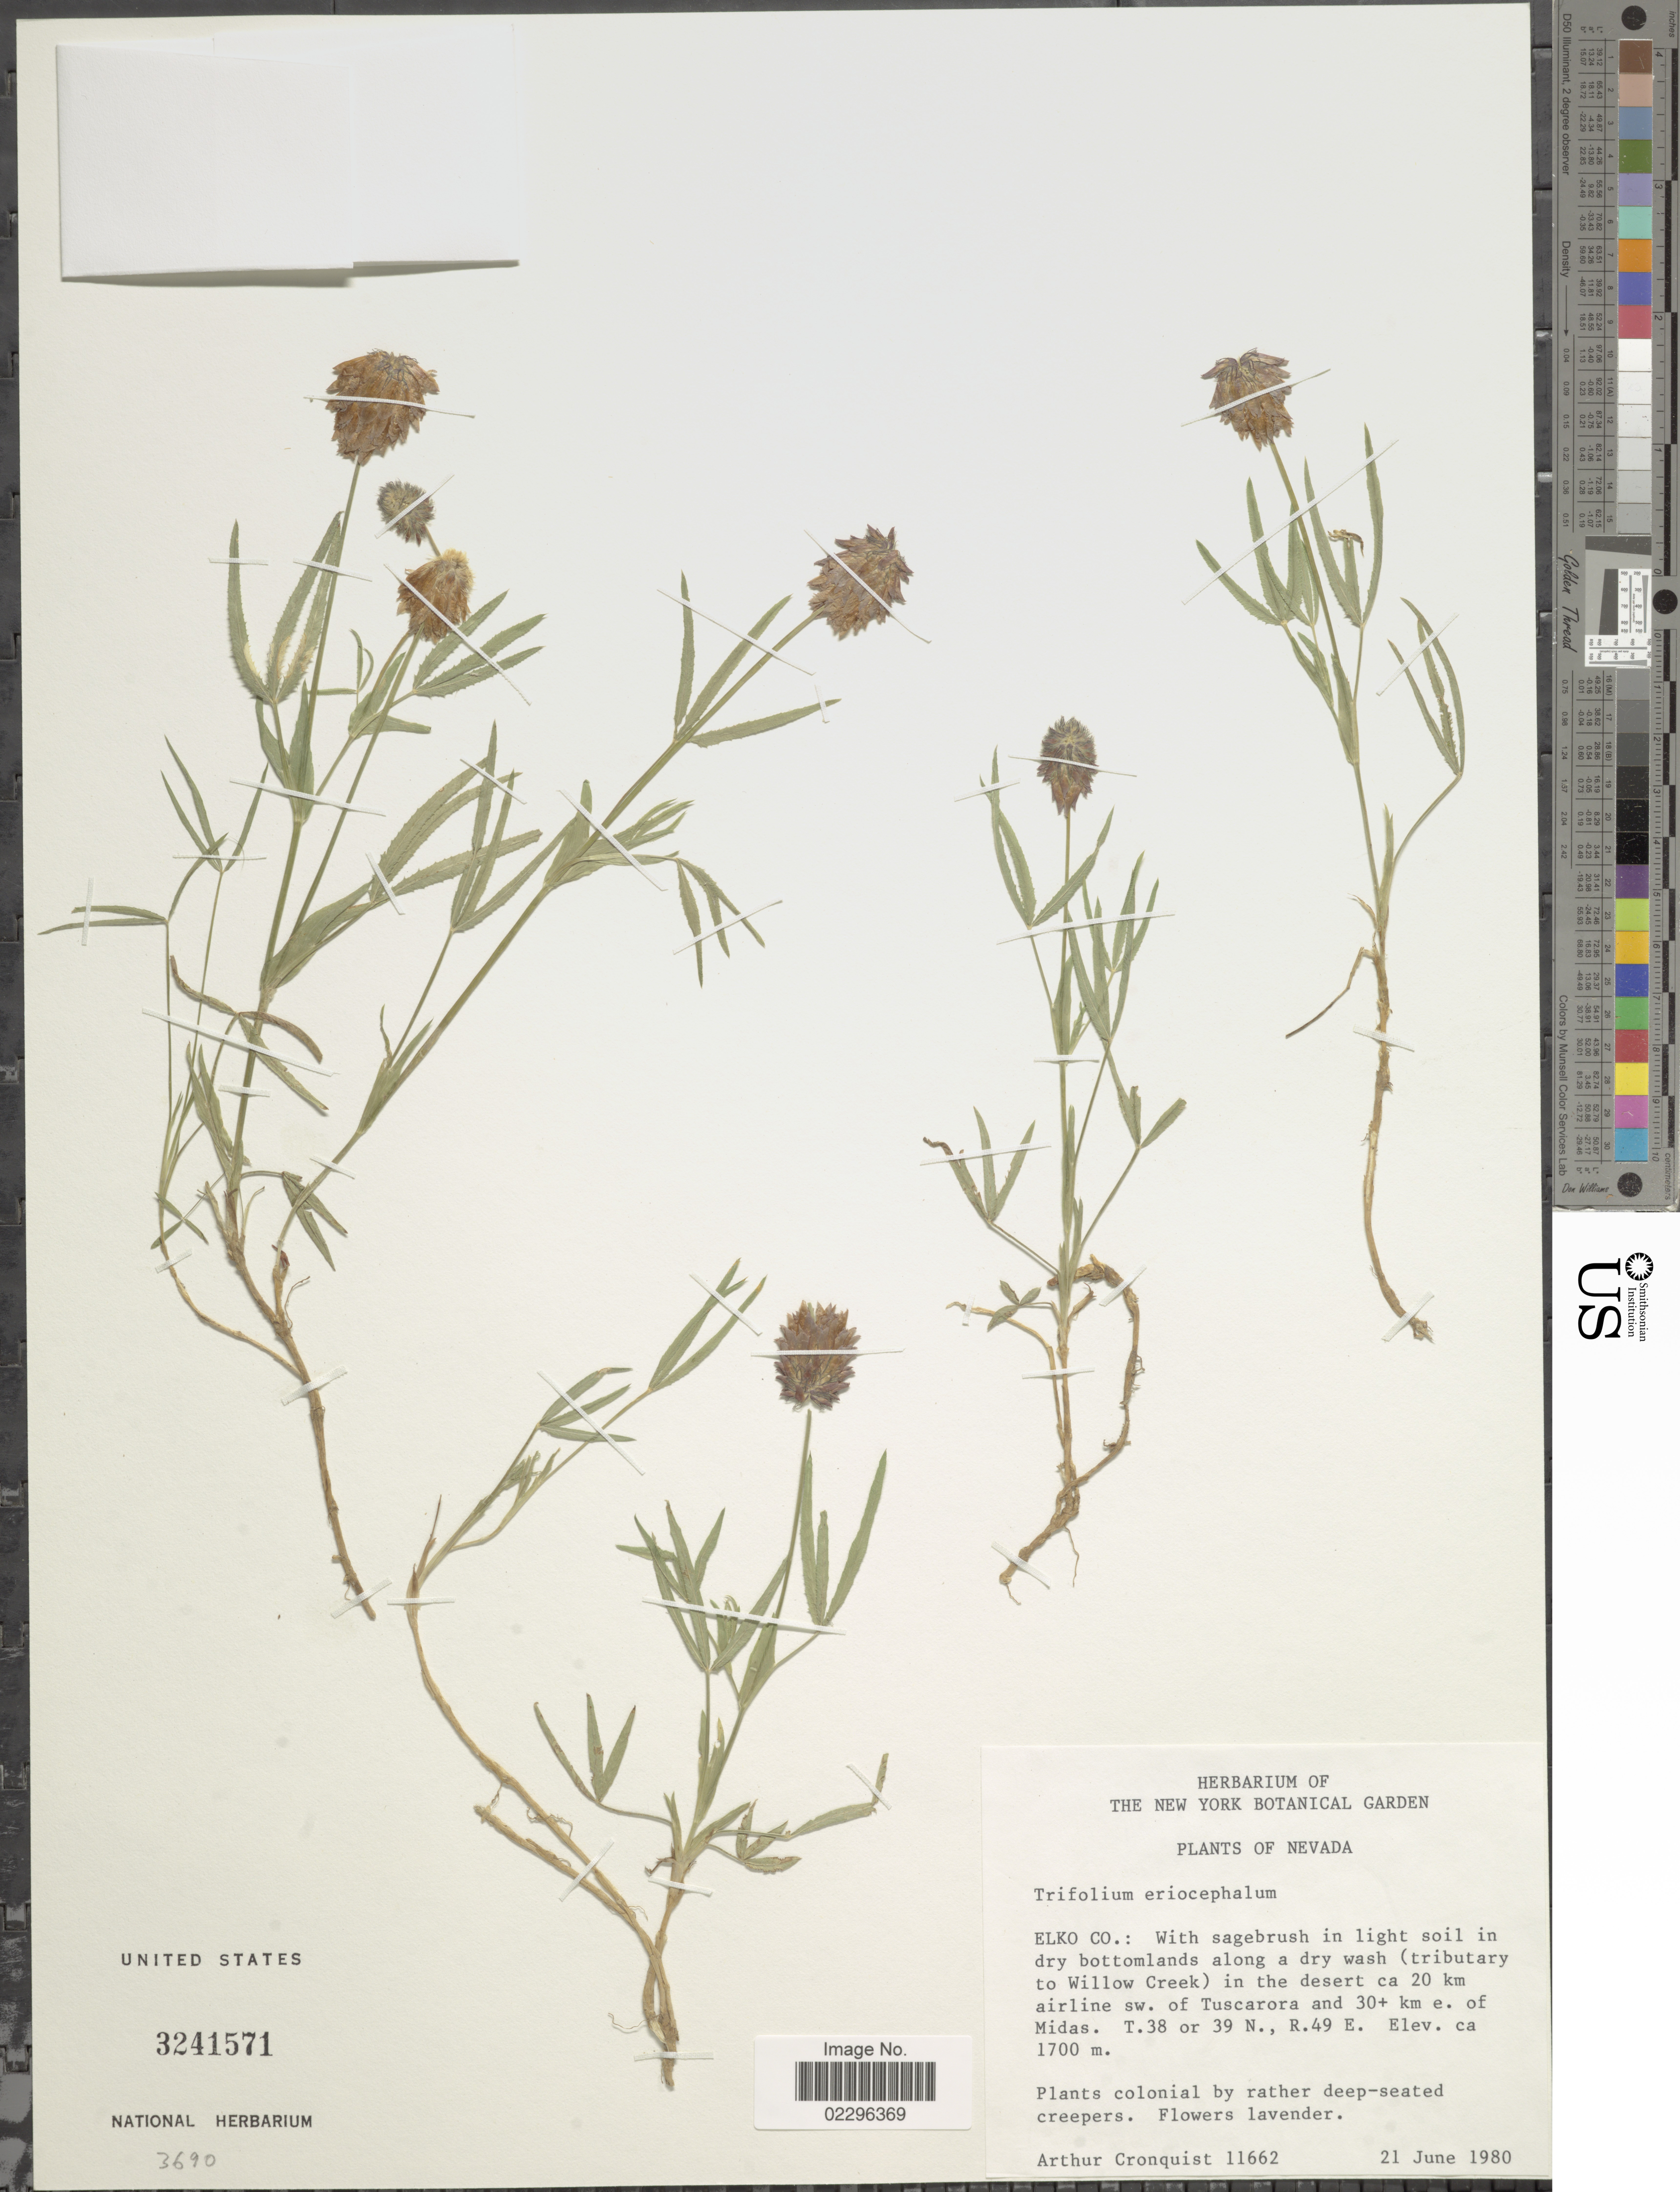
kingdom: Plantae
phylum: Tracheophyta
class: Magnoliopsida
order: Fabales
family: Fabaceae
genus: Trifolium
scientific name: Trifolium eriocephalum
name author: Nutt.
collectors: A. J. Cronquist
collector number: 11662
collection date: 1980-06-21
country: United States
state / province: Nevada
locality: Elko Co.: along a dry wash ( tributary to Willow Creek) in the desert ca 20 km airline sw. of Tuscarora and 30+ km. e. of Midas. T.38 or 39 N., R. 49 E.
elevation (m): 1700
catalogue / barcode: US 3241571